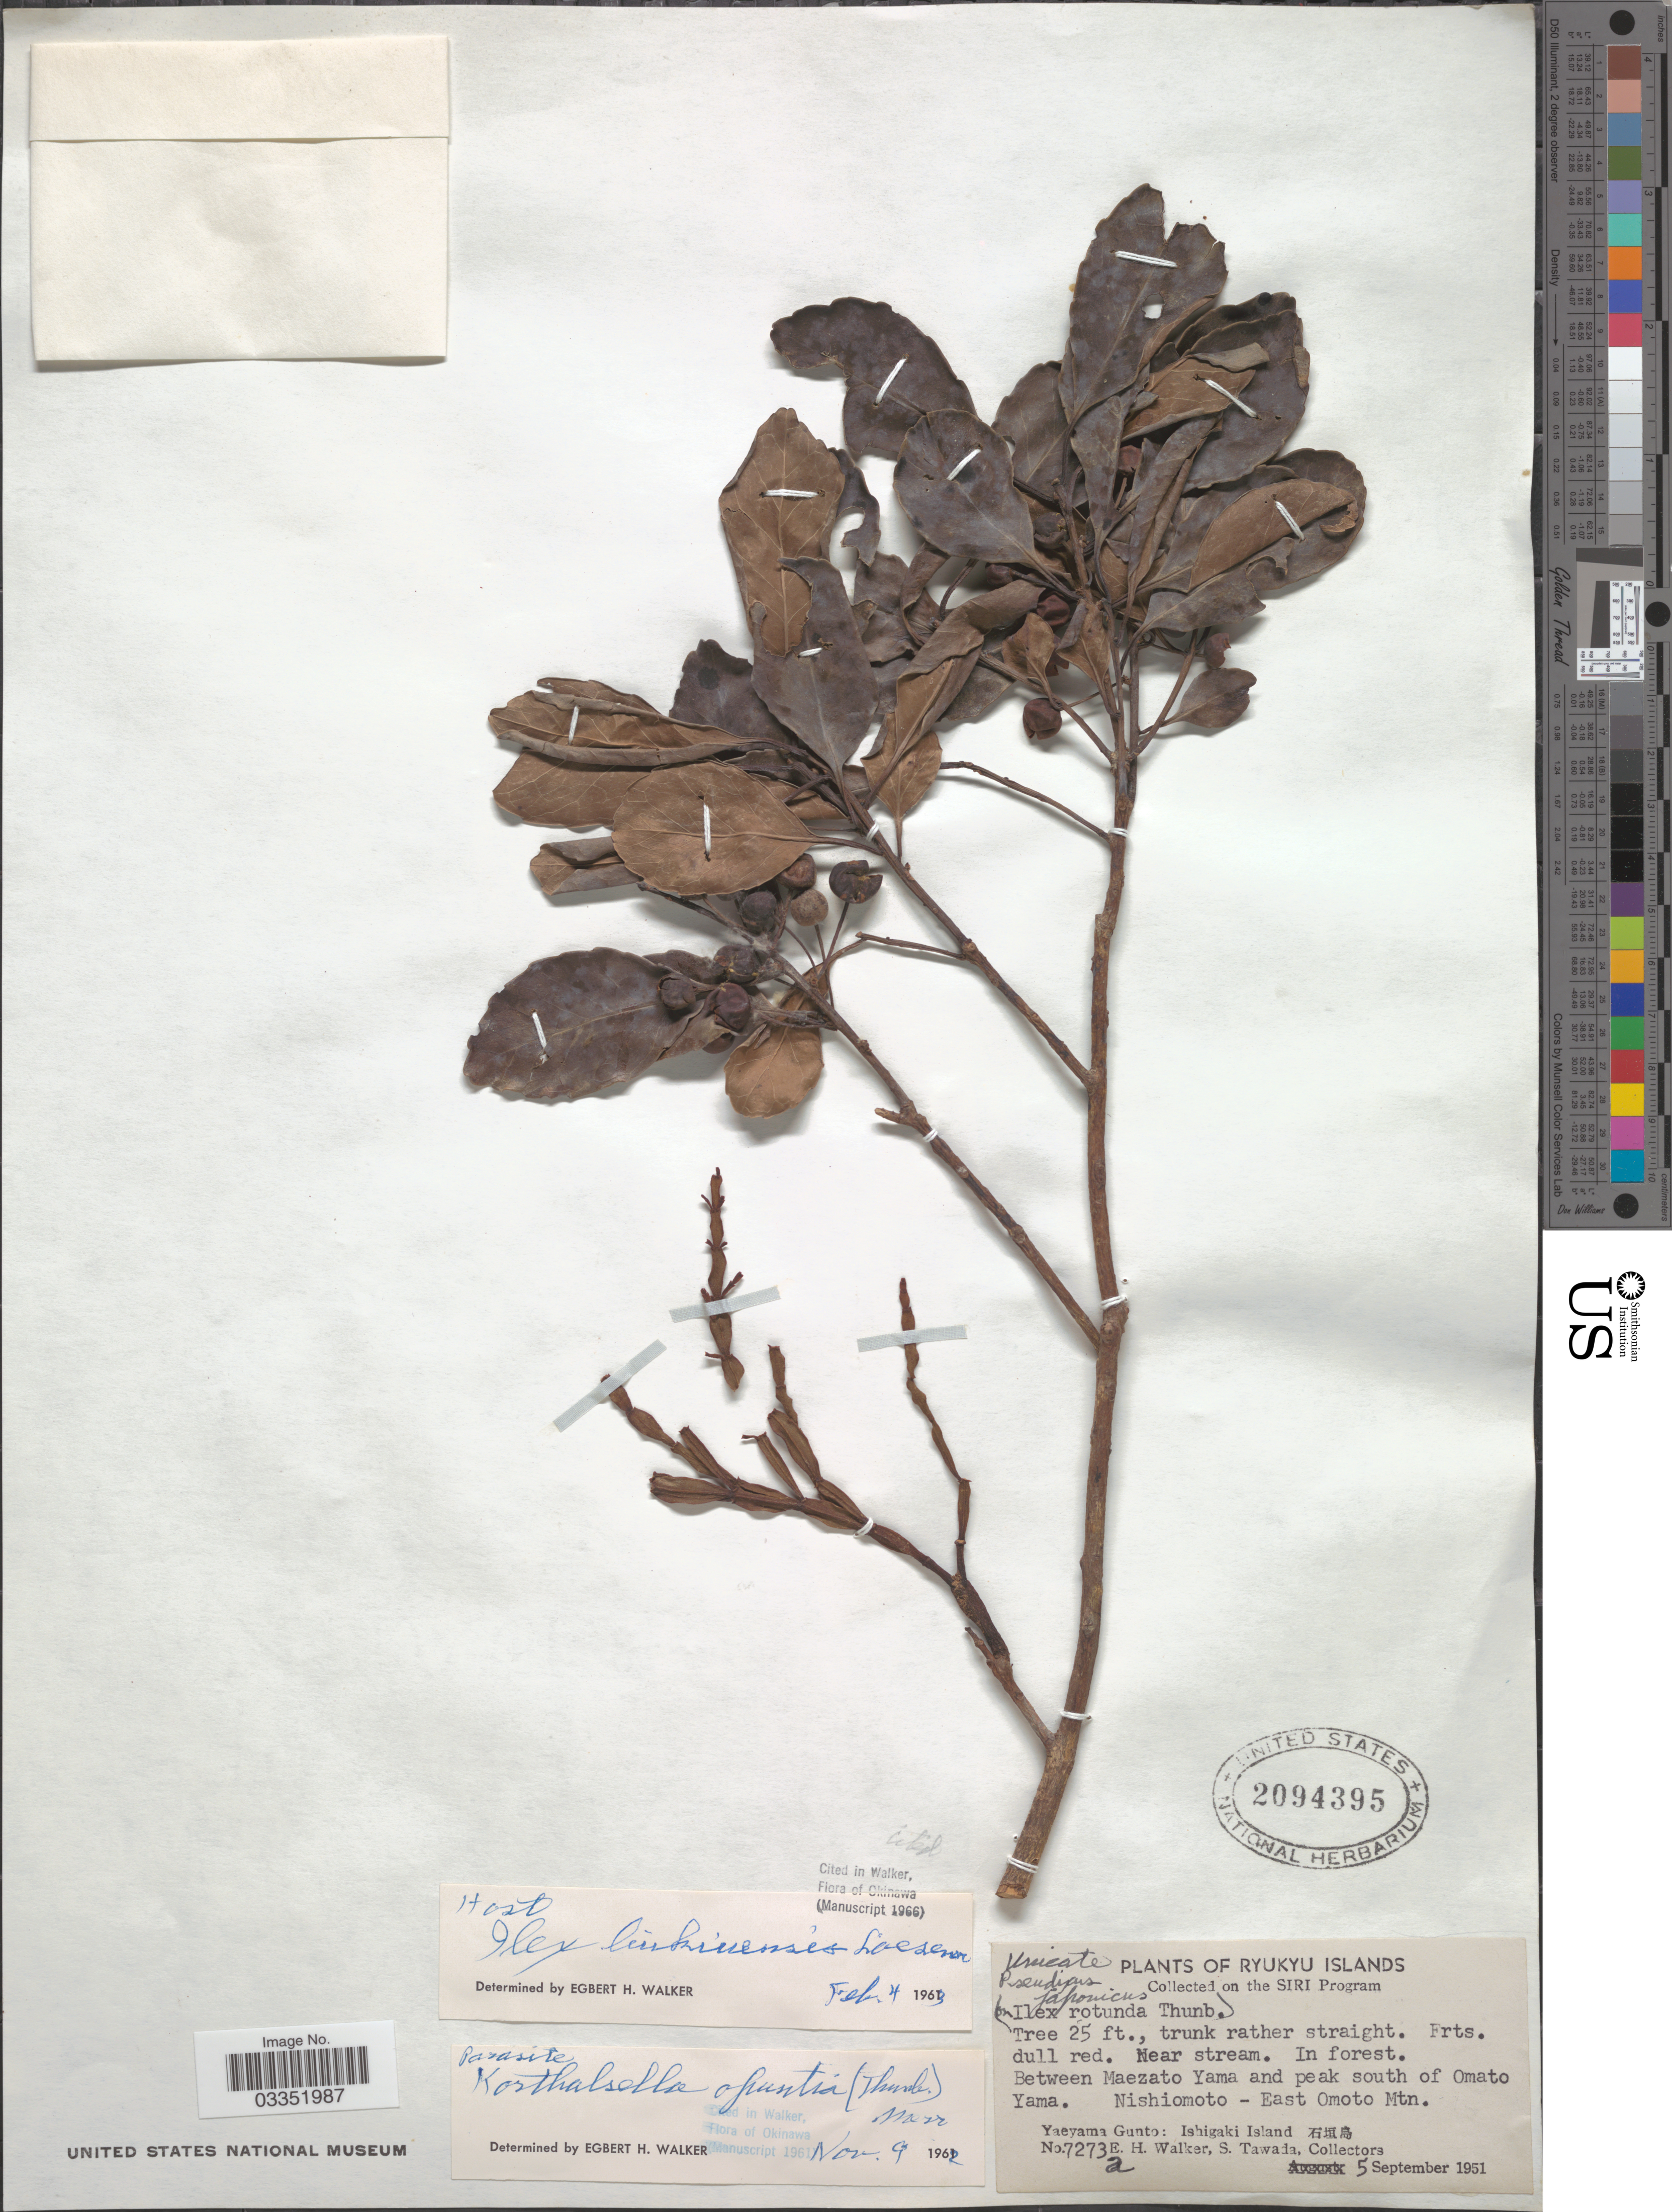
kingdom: Plantae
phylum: Tracheophyta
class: Magnoliopsida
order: Aquifoliales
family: Aquifoliaceae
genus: Ilex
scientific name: Ilex liukiuensis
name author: Loes.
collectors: E. H. Walker & S. Tawada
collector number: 7273a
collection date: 1951-09-05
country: Japan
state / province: Okinawa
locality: Ryukyu Islands. Between Maezato Yama and peak south of Omato Yama. Nishiomoto- East Omoto Mtn. Yaeyama Gunto: Ishigaki Island X.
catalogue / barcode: US 2094395